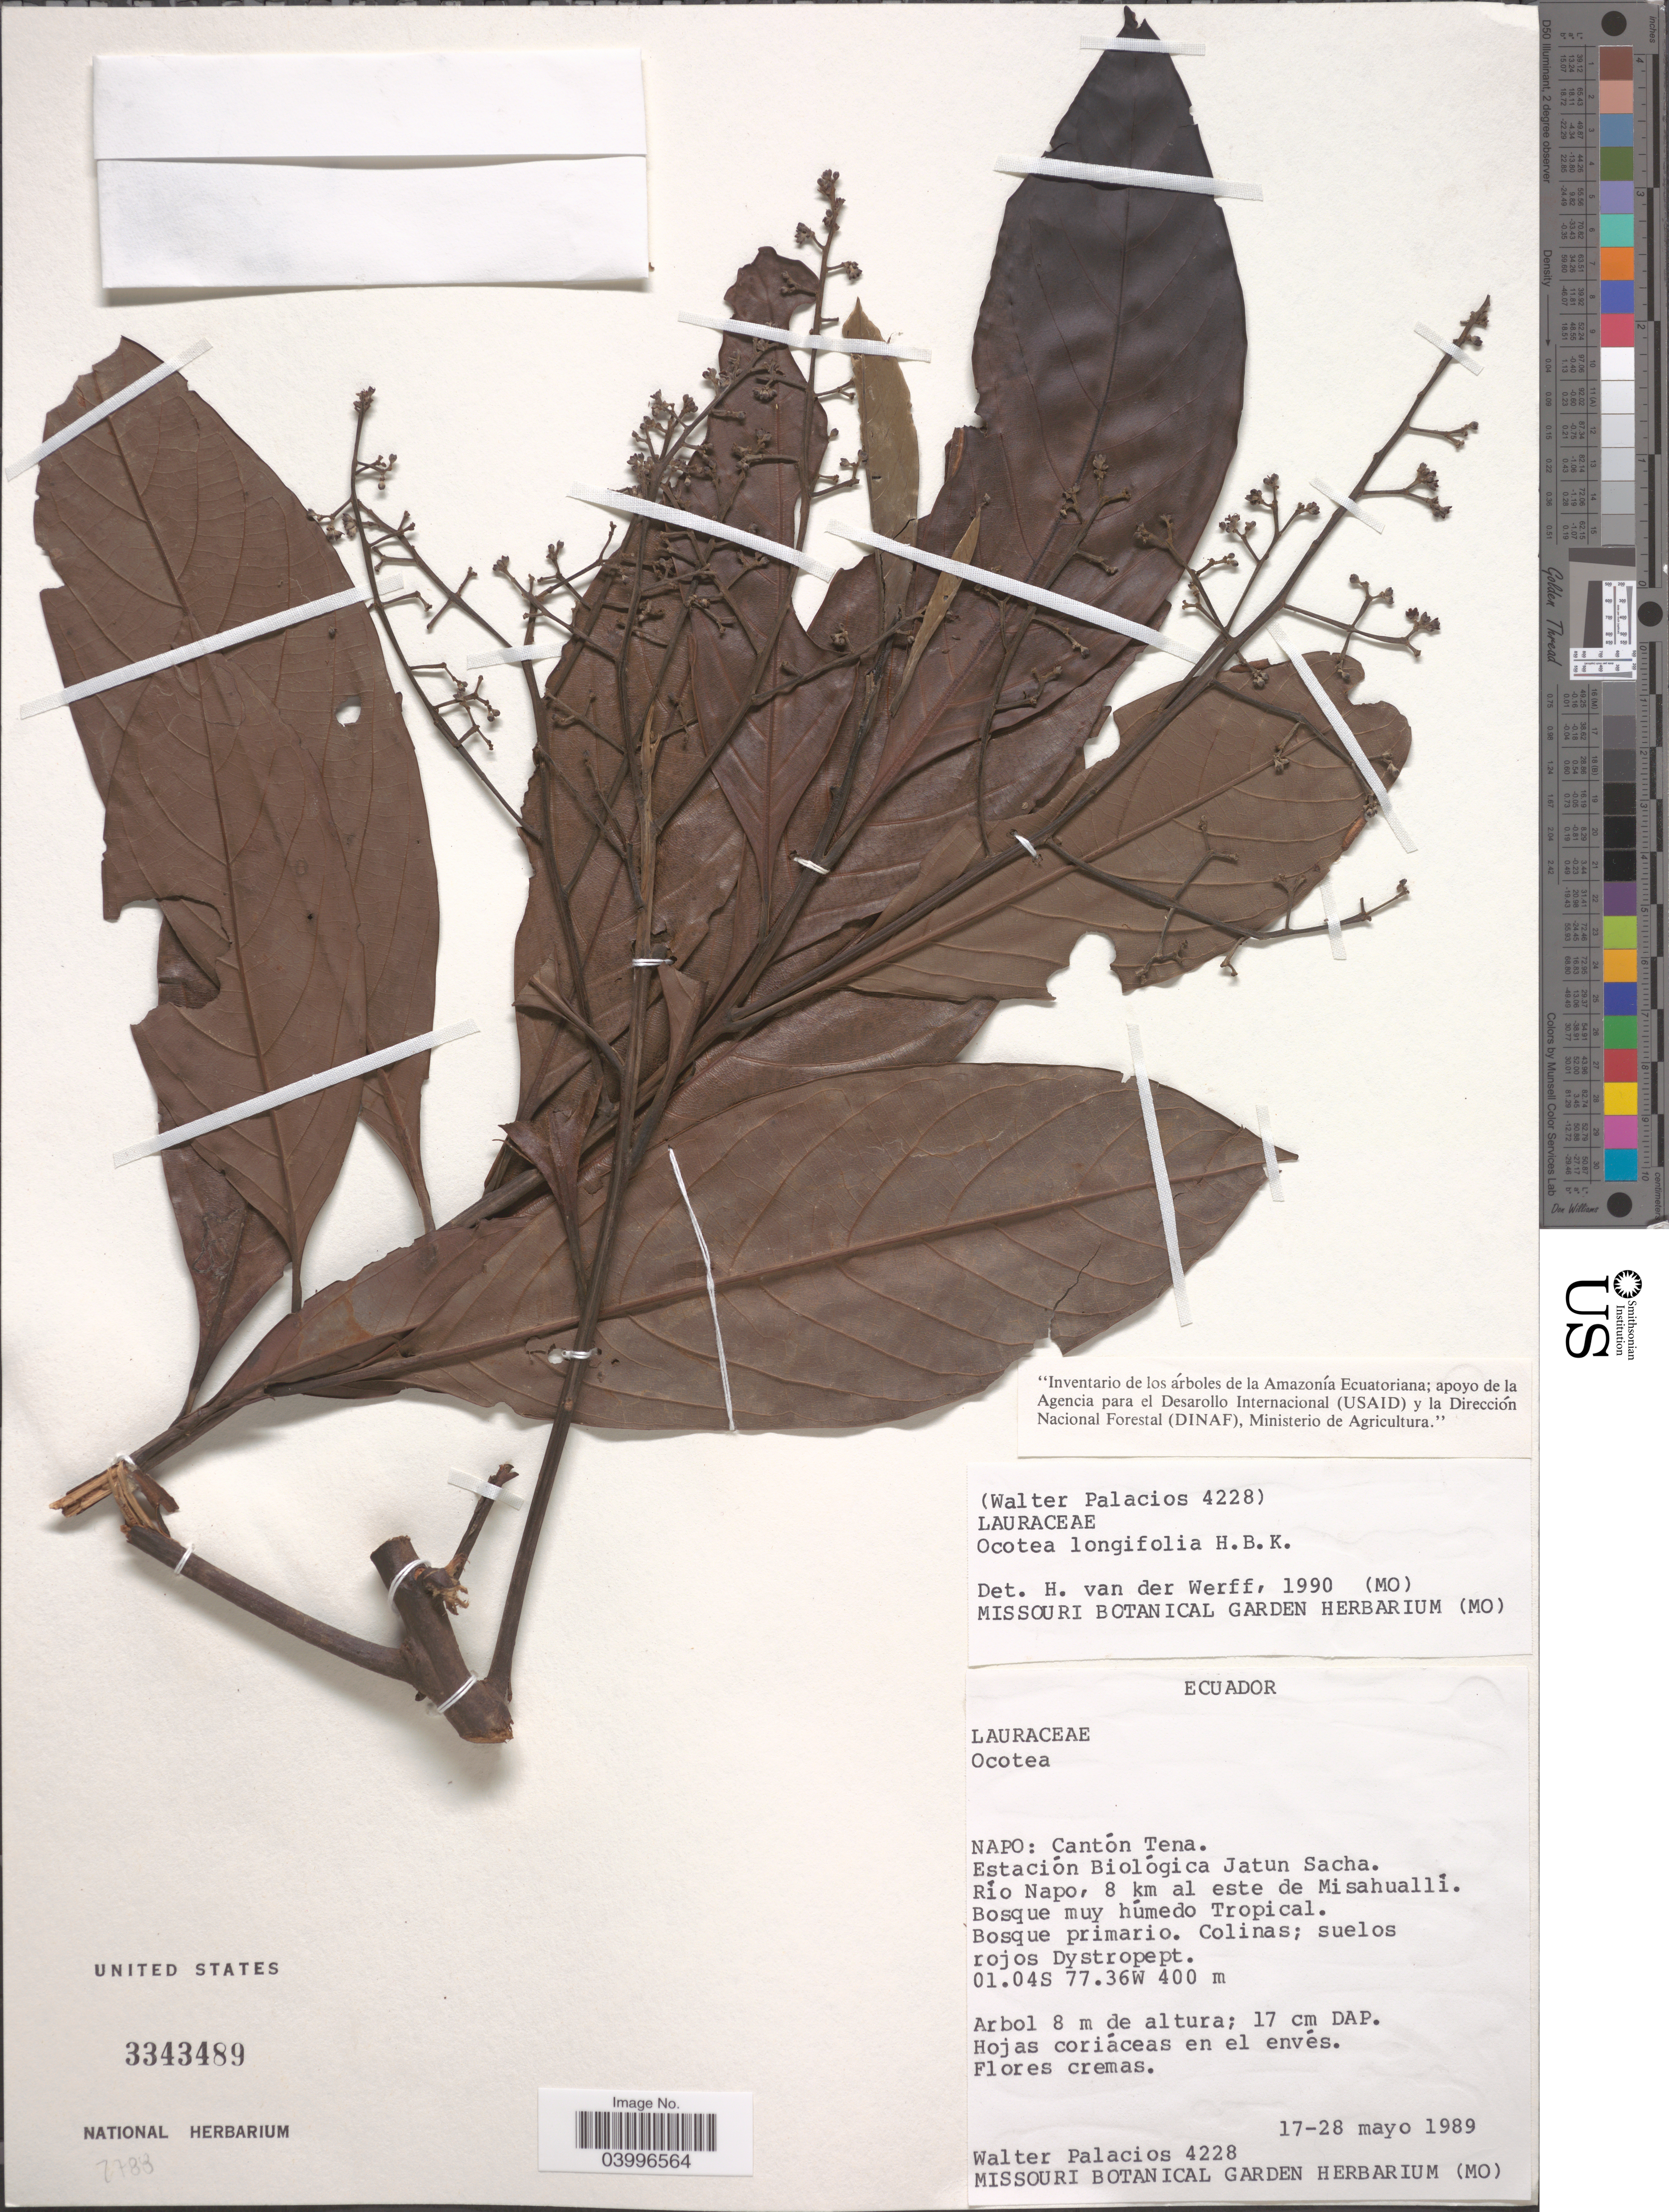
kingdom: Plantae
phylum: Tracheophyta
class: Magnoliopsida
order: Laurales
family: Lauraceae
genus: Ocotea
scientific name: Ocotea longifolia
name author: Kunth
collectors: W. Palacios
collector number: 4228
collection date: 1989-05-17/1989-05-28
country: Ecuador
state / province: Napo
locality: Cantón Tena. Estación Biológica Jatun Sacha. Río Napo, 8 km al este de Misahuallí. Bosque muy húmedo Tropical.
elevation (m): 400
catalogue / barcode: US 3343489